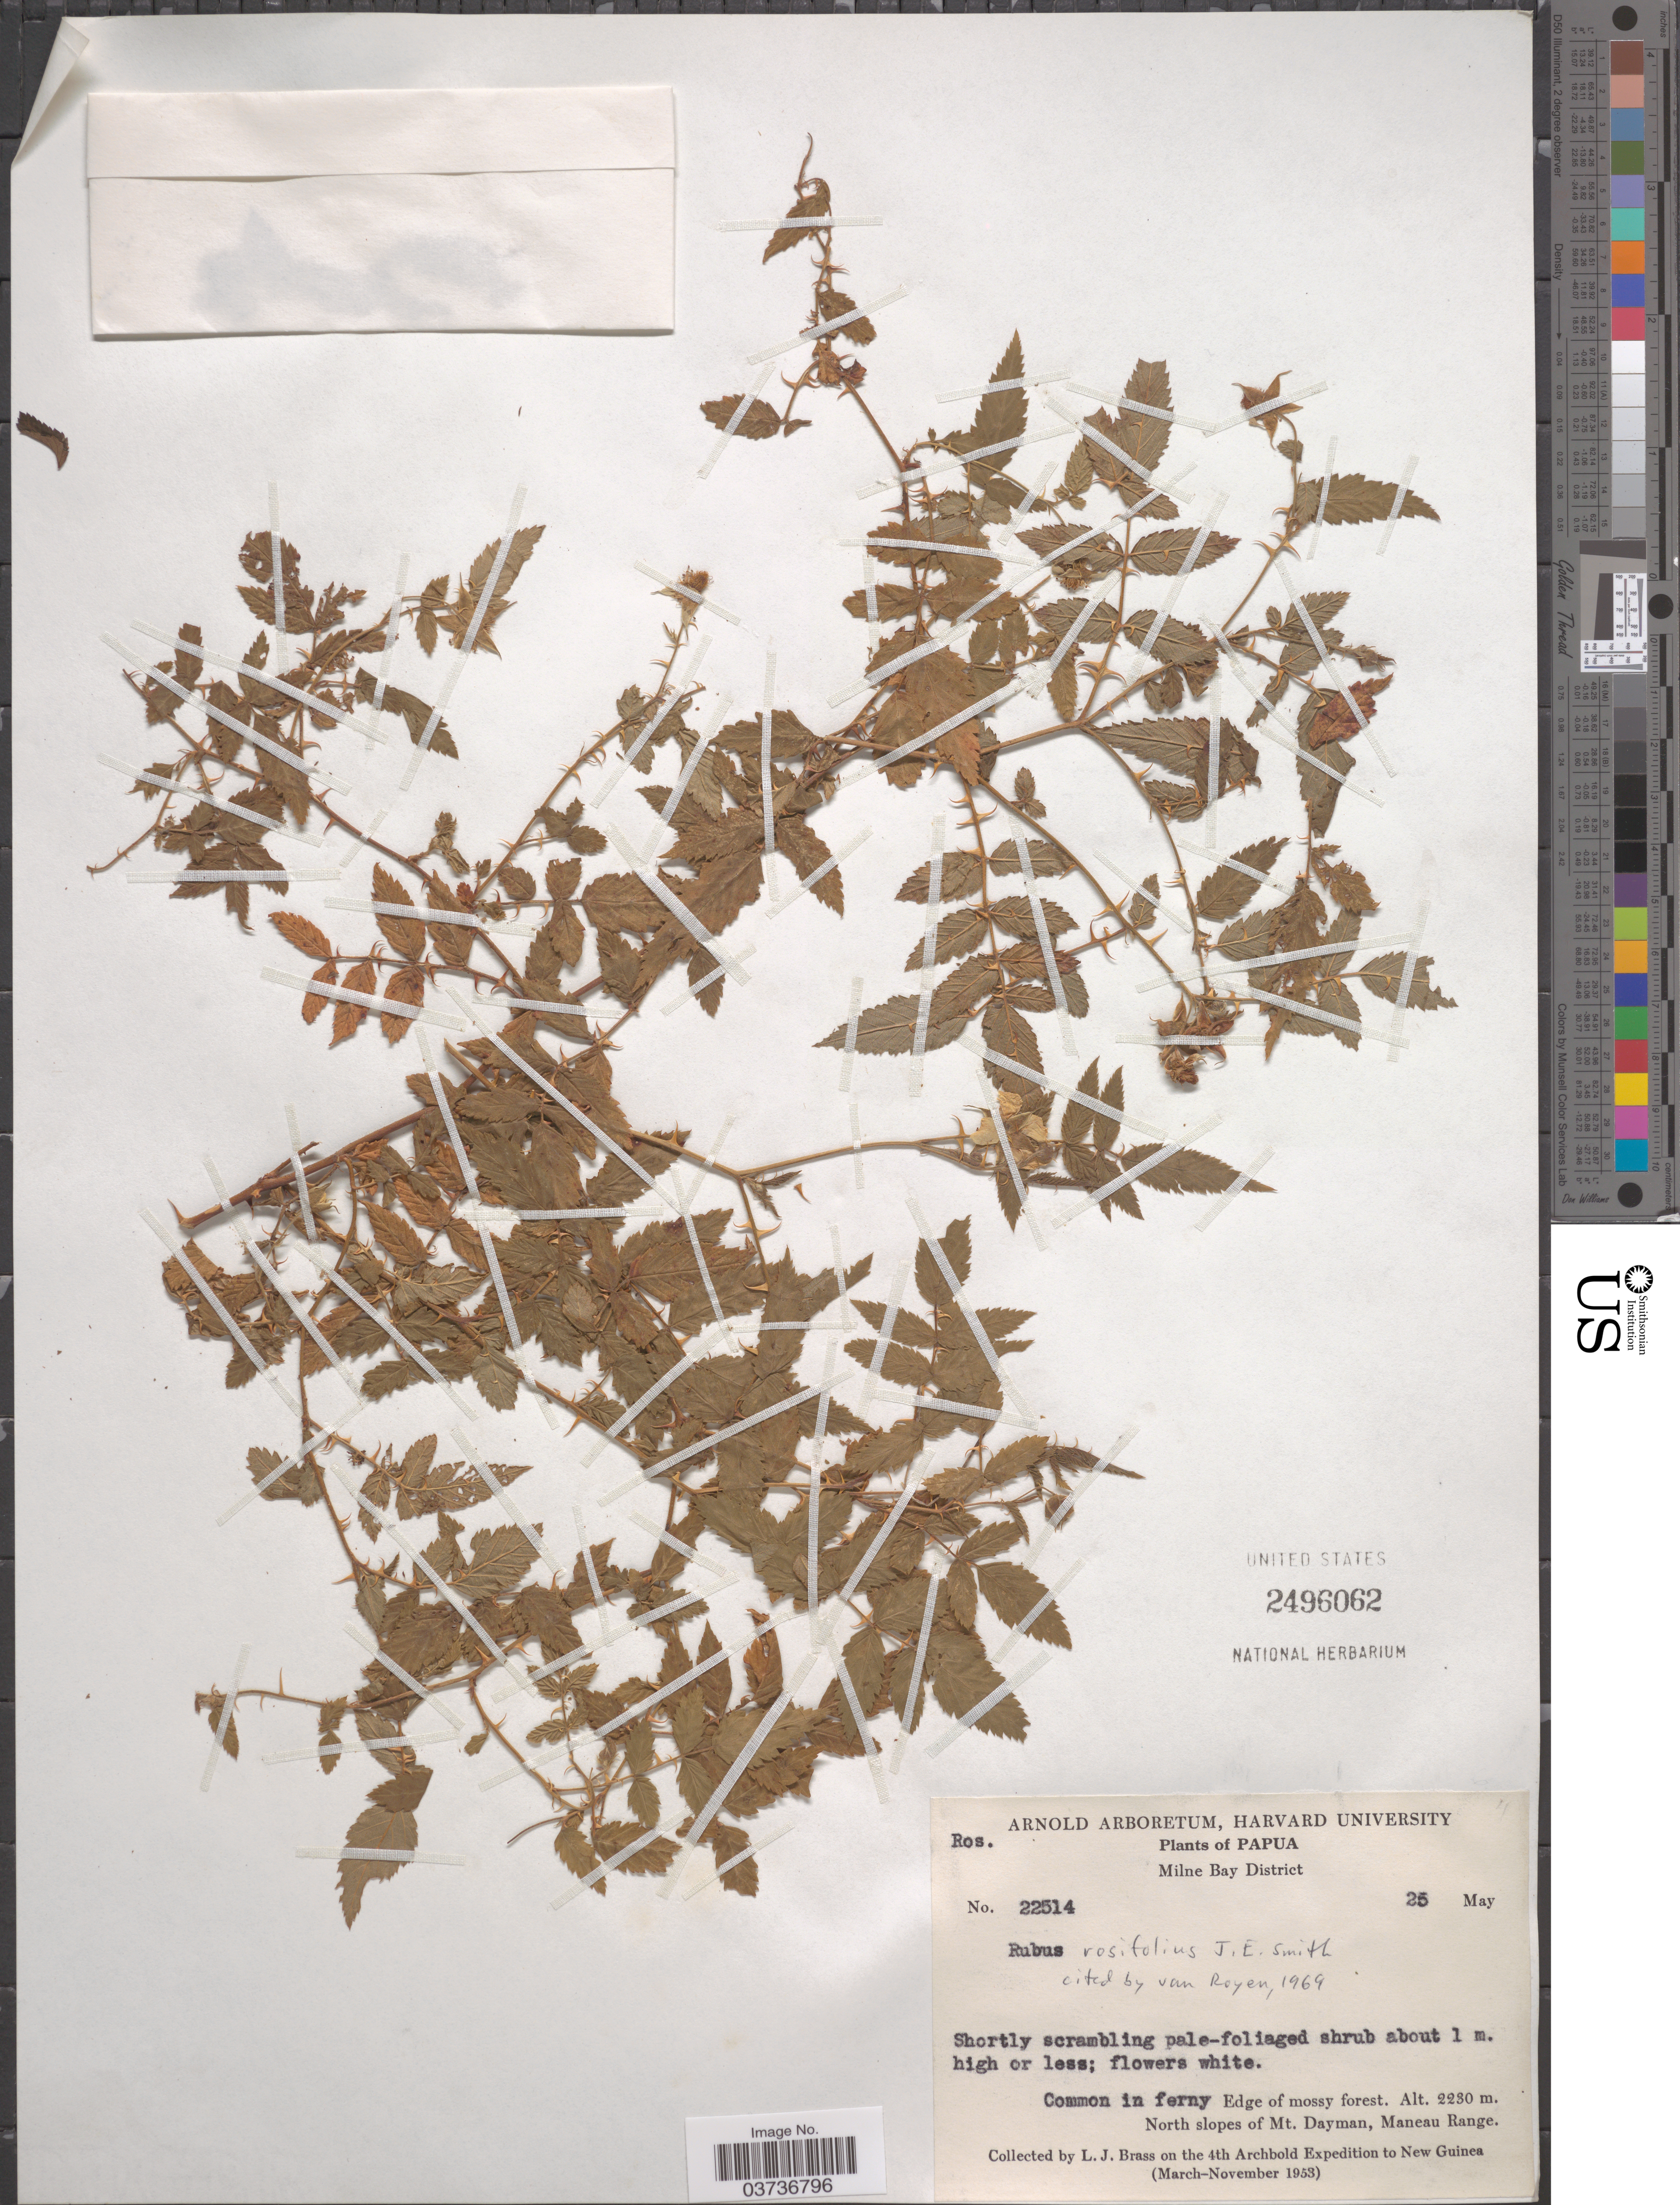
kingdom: Plantae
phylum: Tracheophyta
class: Magnoliopsida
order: Rosales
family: Rosaceae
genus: Rubus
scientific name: Rubus rosaefolius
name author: Sm.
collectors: L. J. Brass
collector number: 22514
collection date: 1953-05-25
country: Papua New Guinea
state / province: Milne Bay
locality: Papua. Milne Bay District. In ferny Edge of mossy forest. North slopes of Mt. Dayman, Maneau Range.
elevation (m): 2230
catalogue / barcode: US 2496062